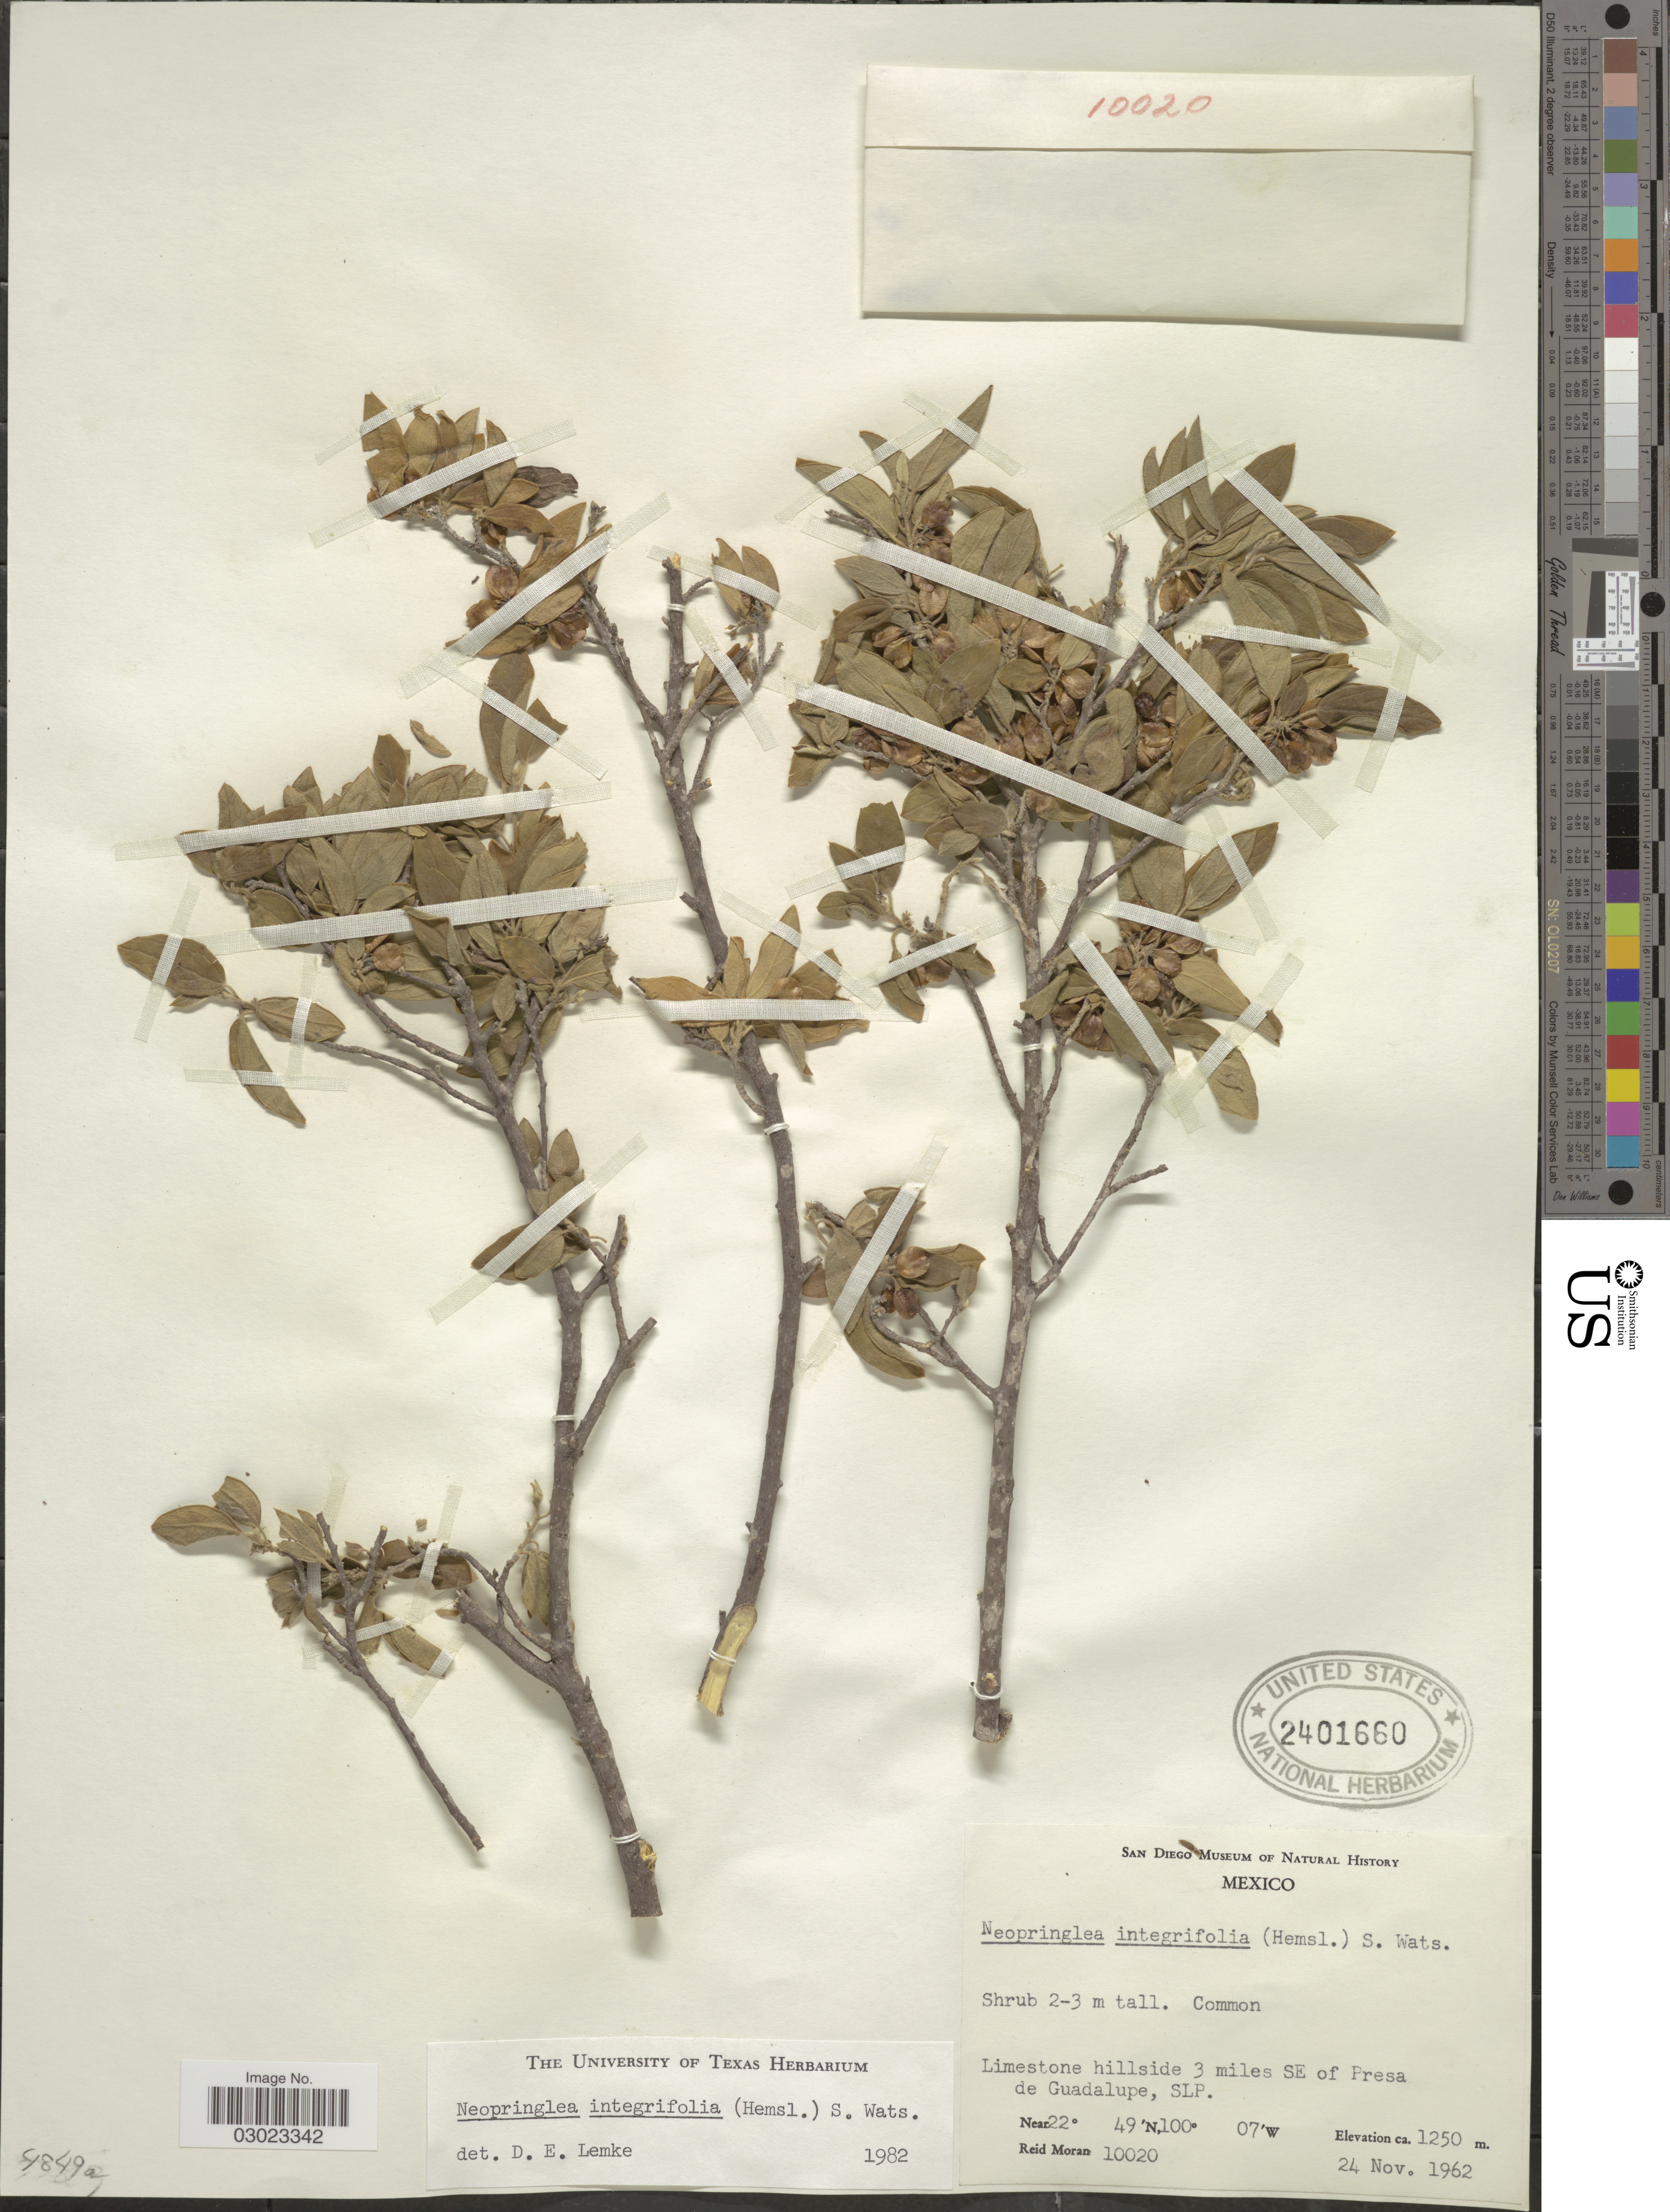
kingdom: Plantae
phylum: Tracheophyta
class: Magnoliopsida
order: Malpighiales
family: Salicaceae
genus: Neopringlea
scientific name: Neopringlea integrifolia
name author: (Hemsl.) S. Watson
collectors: R. V. Moran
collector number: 10020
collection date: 1962-11-24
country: Mexico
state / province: San Luis Potosí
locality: Limestone hillside 3 miles SE of Presa de Guadalupe, SLP.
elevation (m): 1250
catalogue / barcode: US 2401660